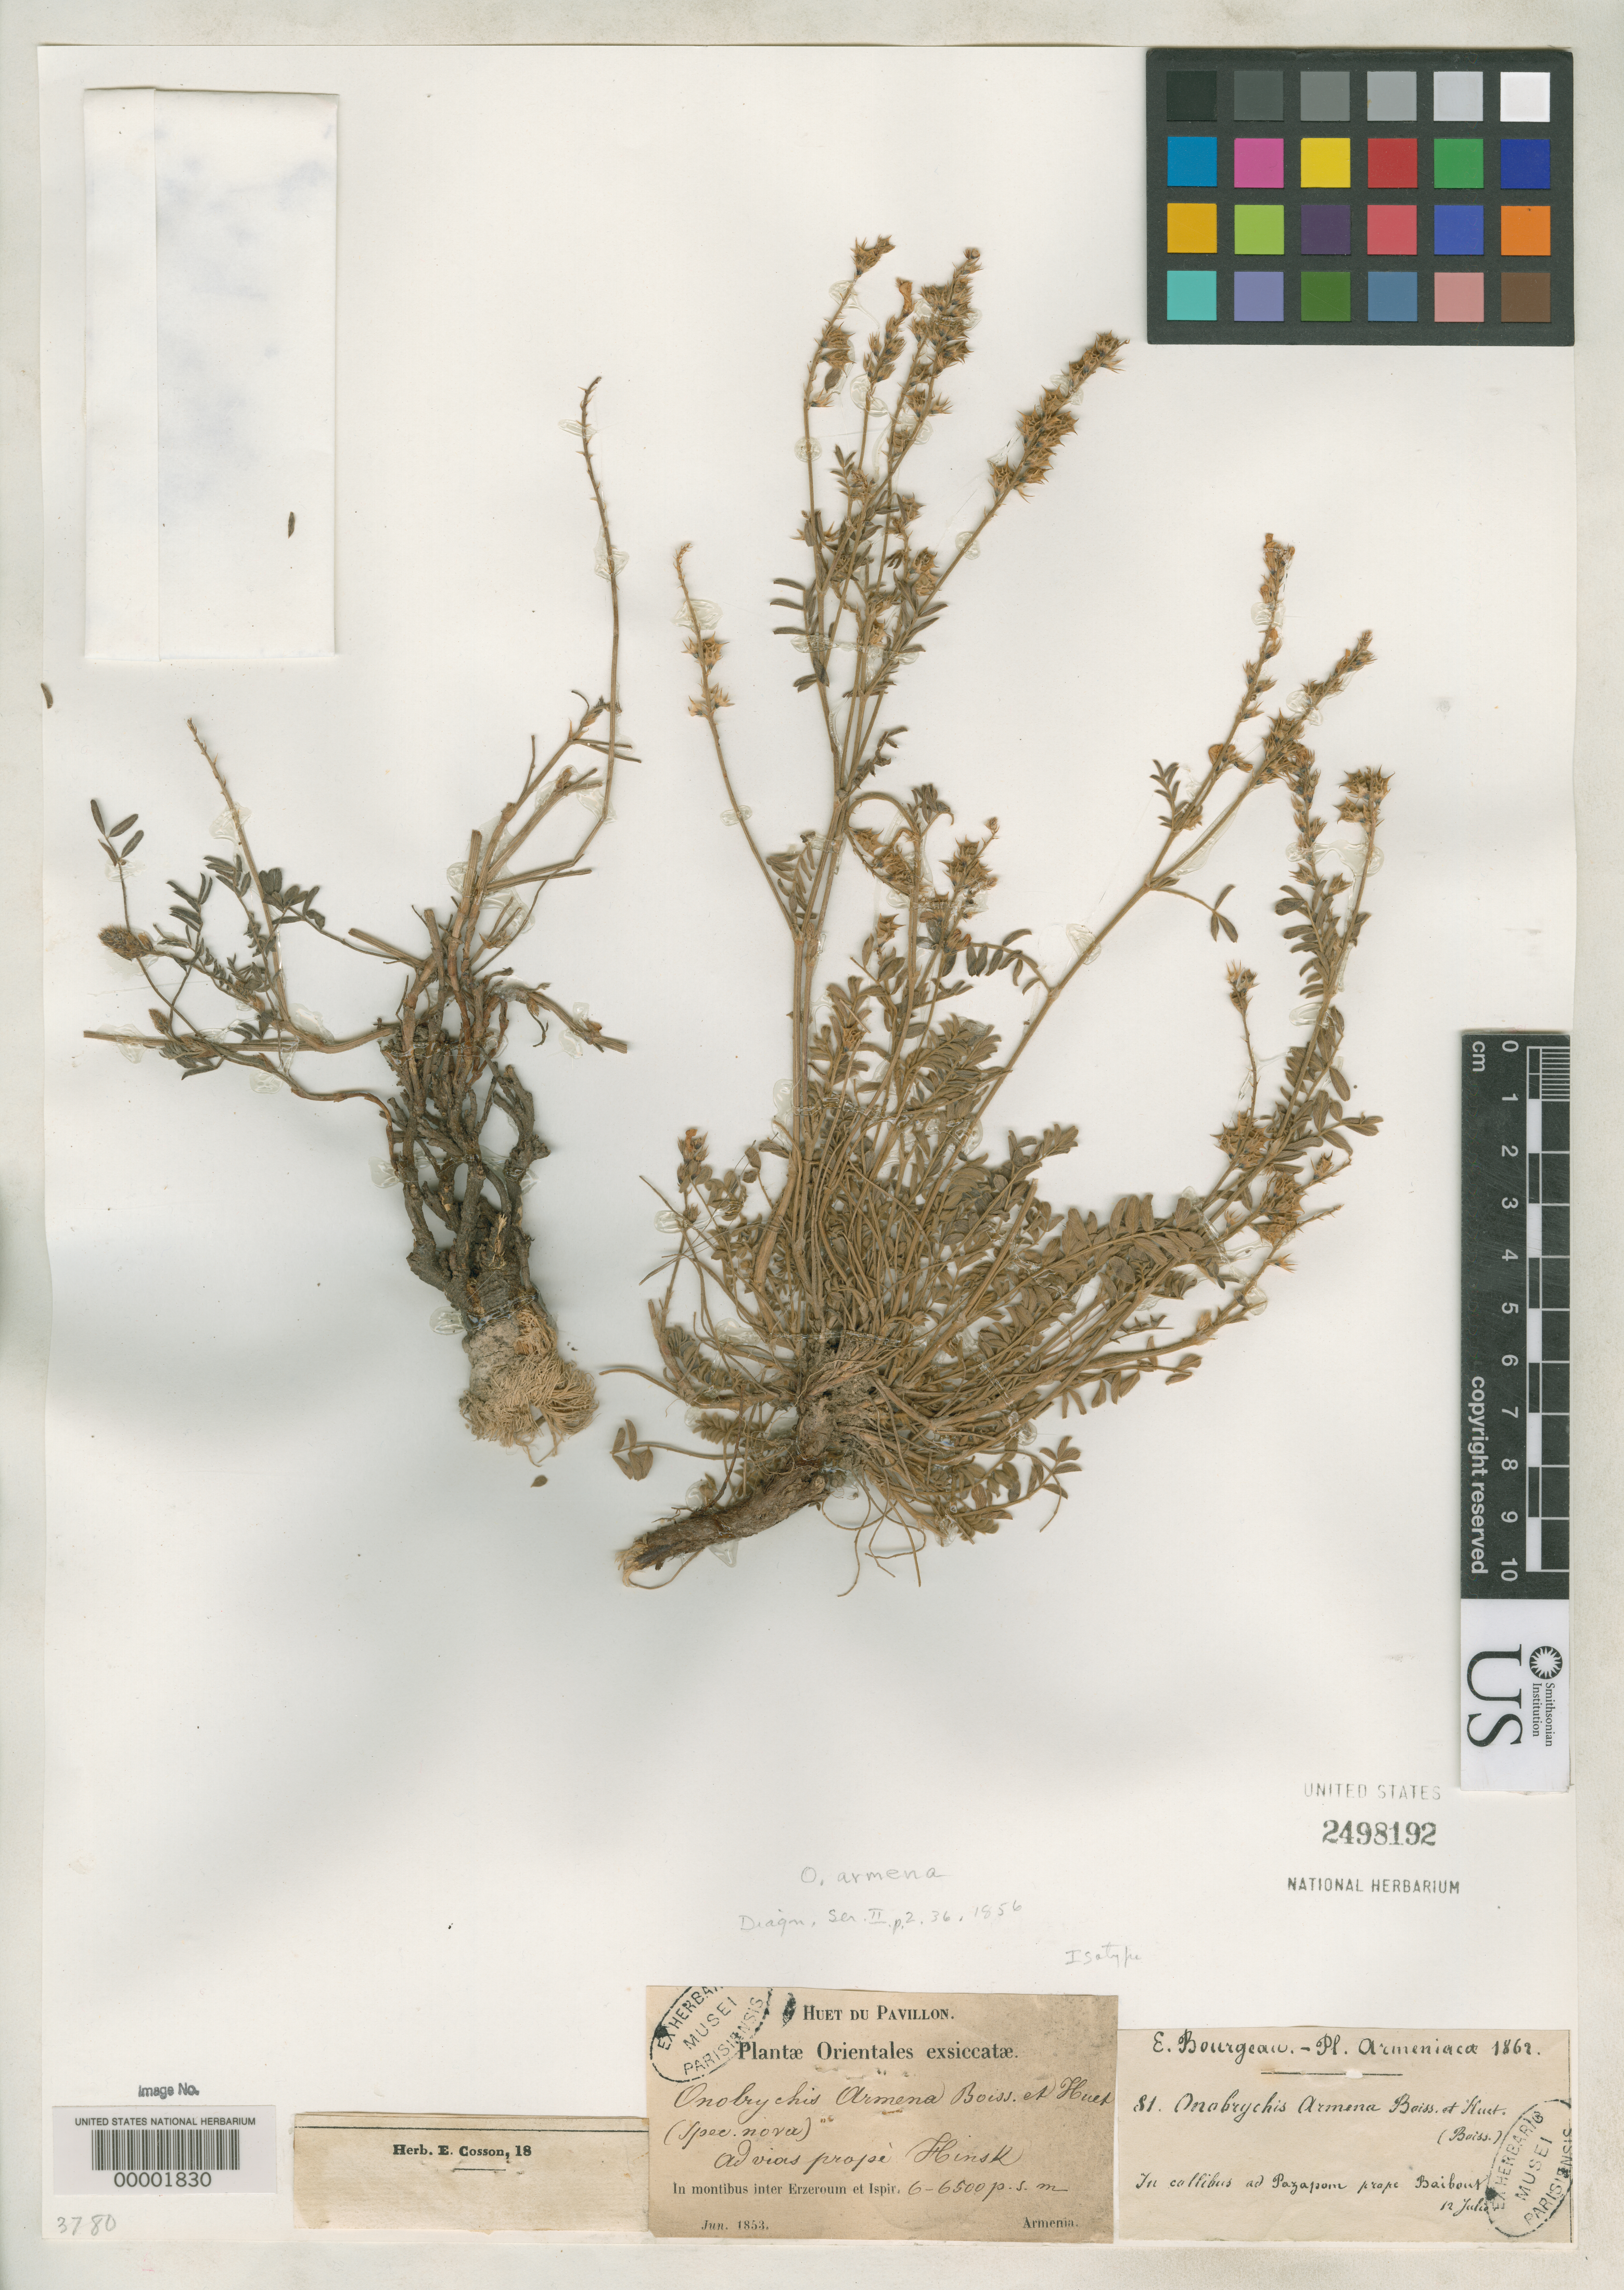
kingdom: Plantae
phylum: Tracheophyta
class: Magnoliopsida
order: Fabales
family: Fabaceae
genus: Onobrychis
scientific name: Onobrychis armena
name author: Boiss. & A. Huet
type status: Isotype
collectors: E. Bourgeau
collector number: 81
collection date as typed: Jun 1853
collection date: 1853-06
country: Iran / Turkey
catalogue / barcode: US 2498192